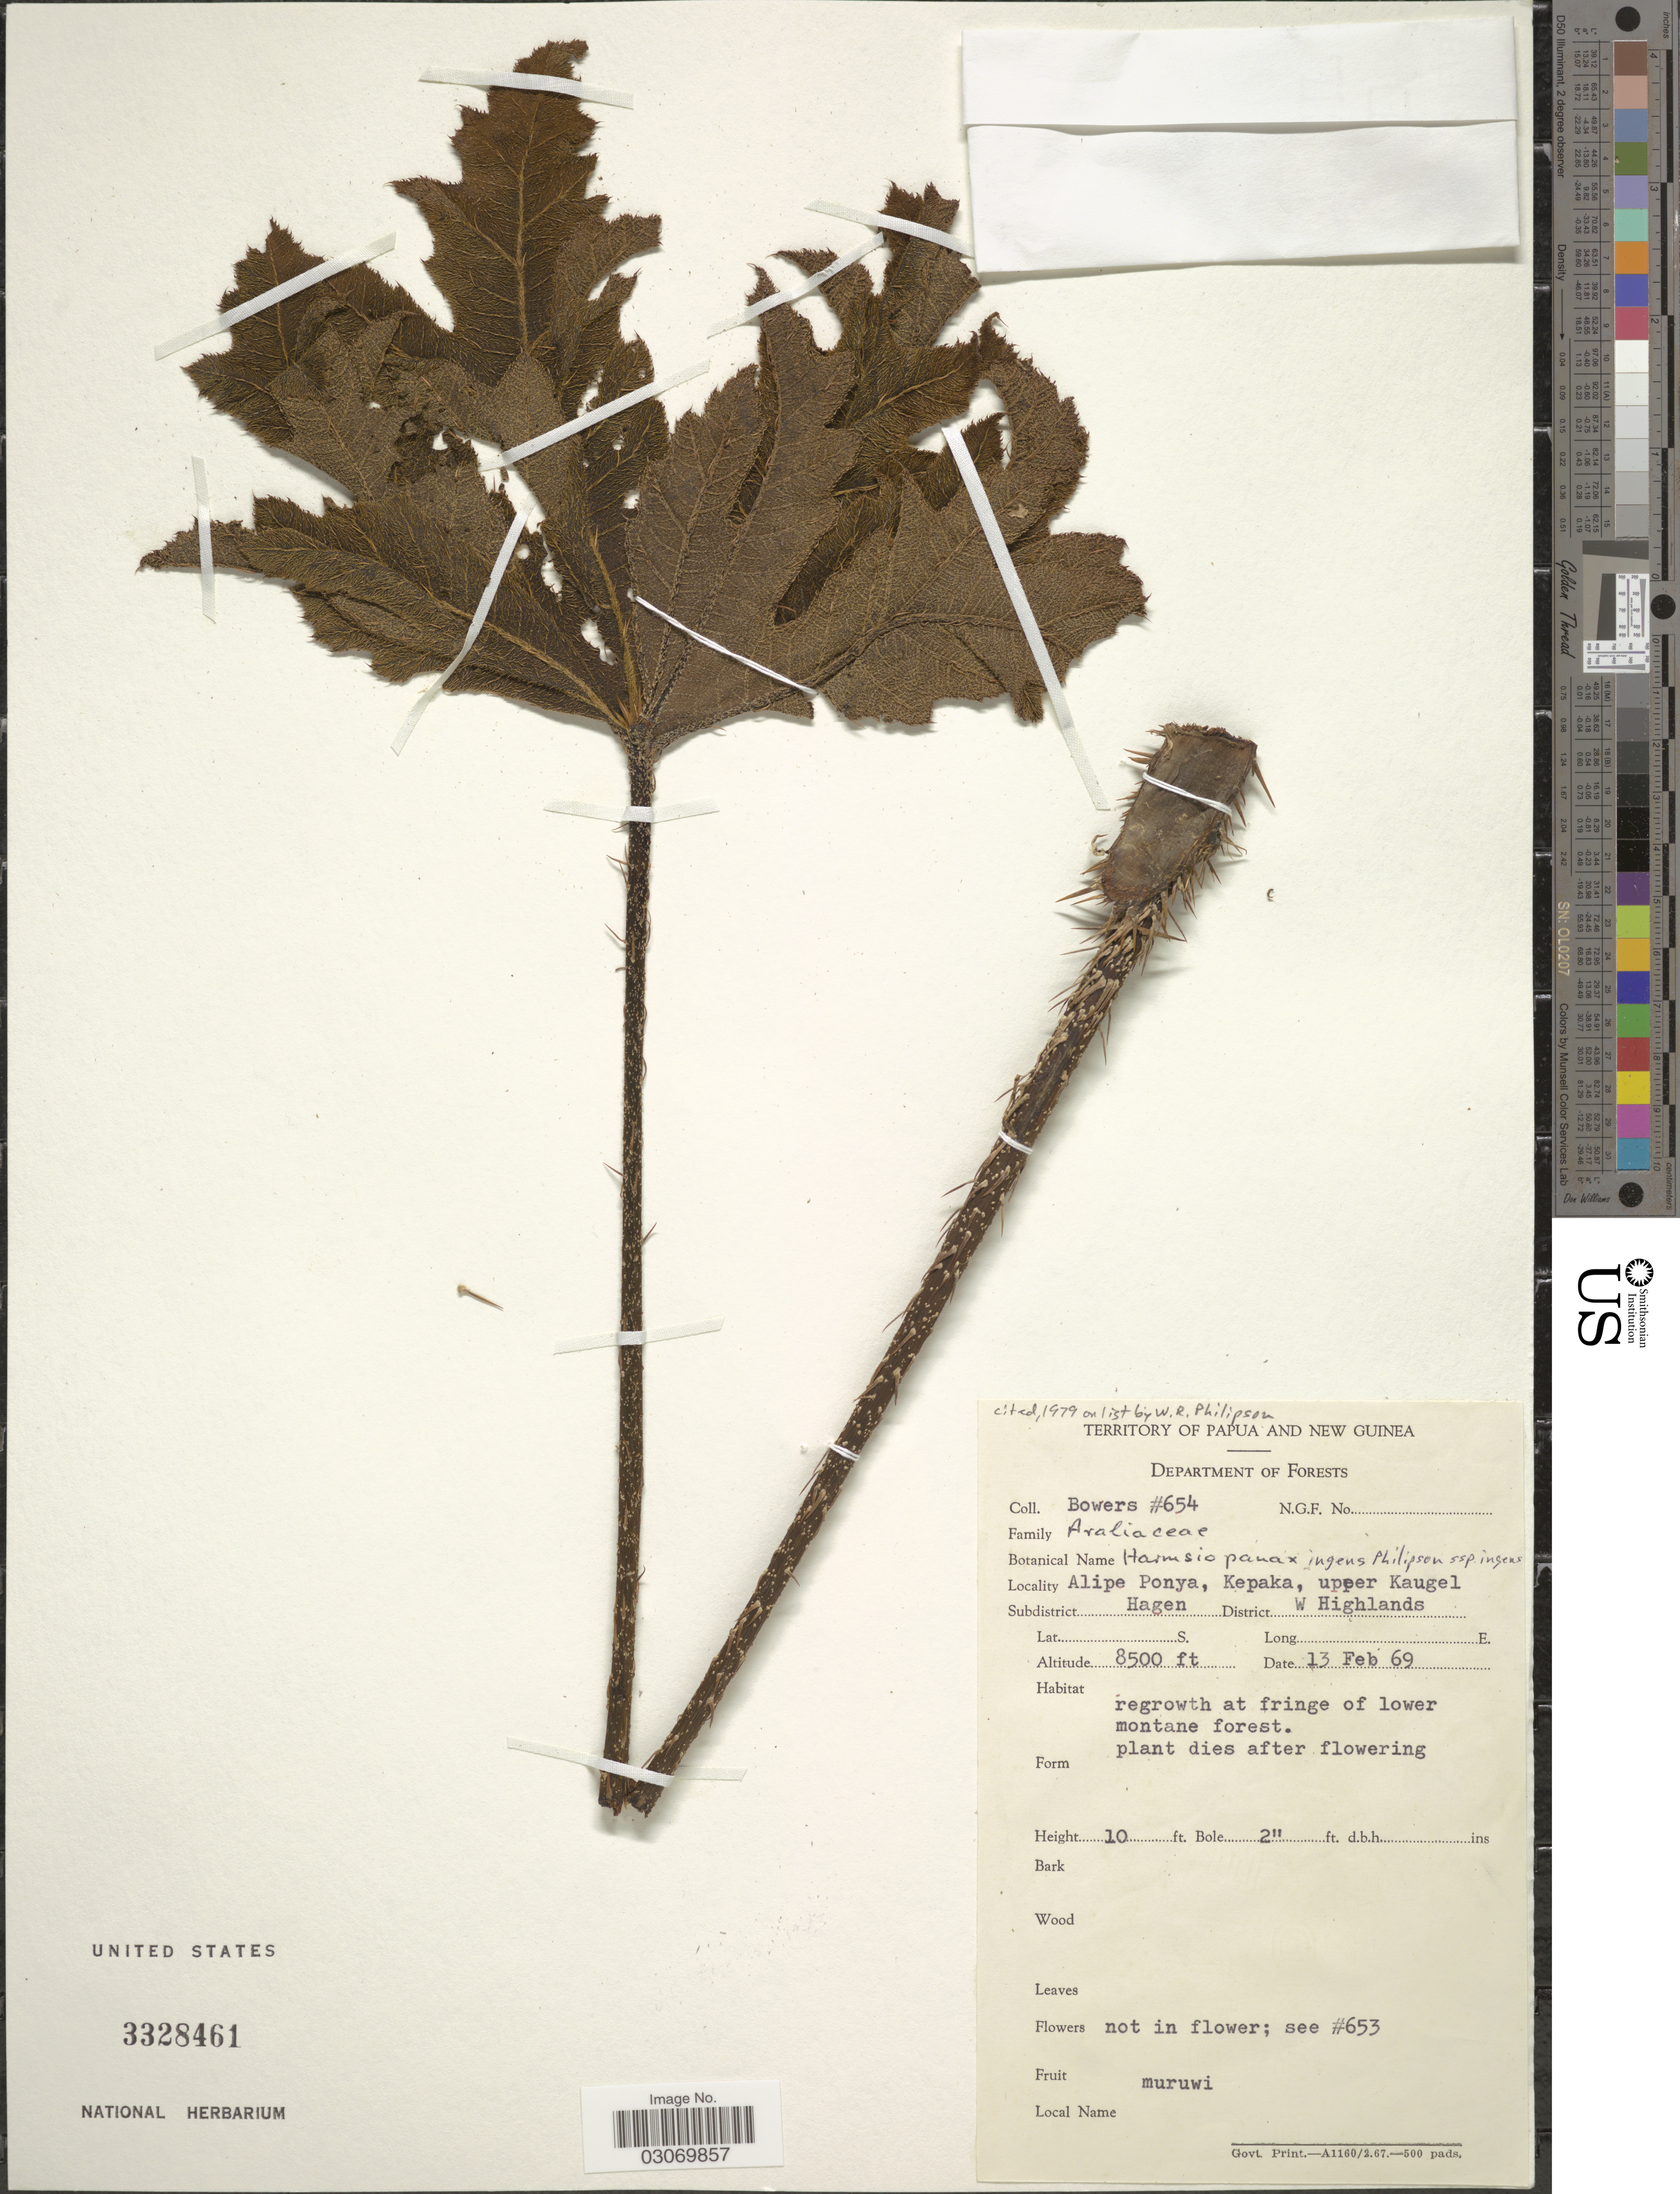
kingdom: Plantae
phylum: Tracheophyta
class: Magnoliopsida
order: Apiales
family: Araliaceae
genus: Harmsiopanax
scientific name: Harmsiopanax ingens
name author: Philipson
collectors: -. Bowers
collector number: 654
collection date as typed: Transcribed d/m/y: 13/2/69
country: Papua New Guinea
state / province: Western Highlands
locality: Papua and New Guinea, Alipe Ponya, Kepaka, upper Kaugel, Subdistrict Hagen, District W Highlands.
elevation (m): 2591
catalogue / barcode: US 3328461